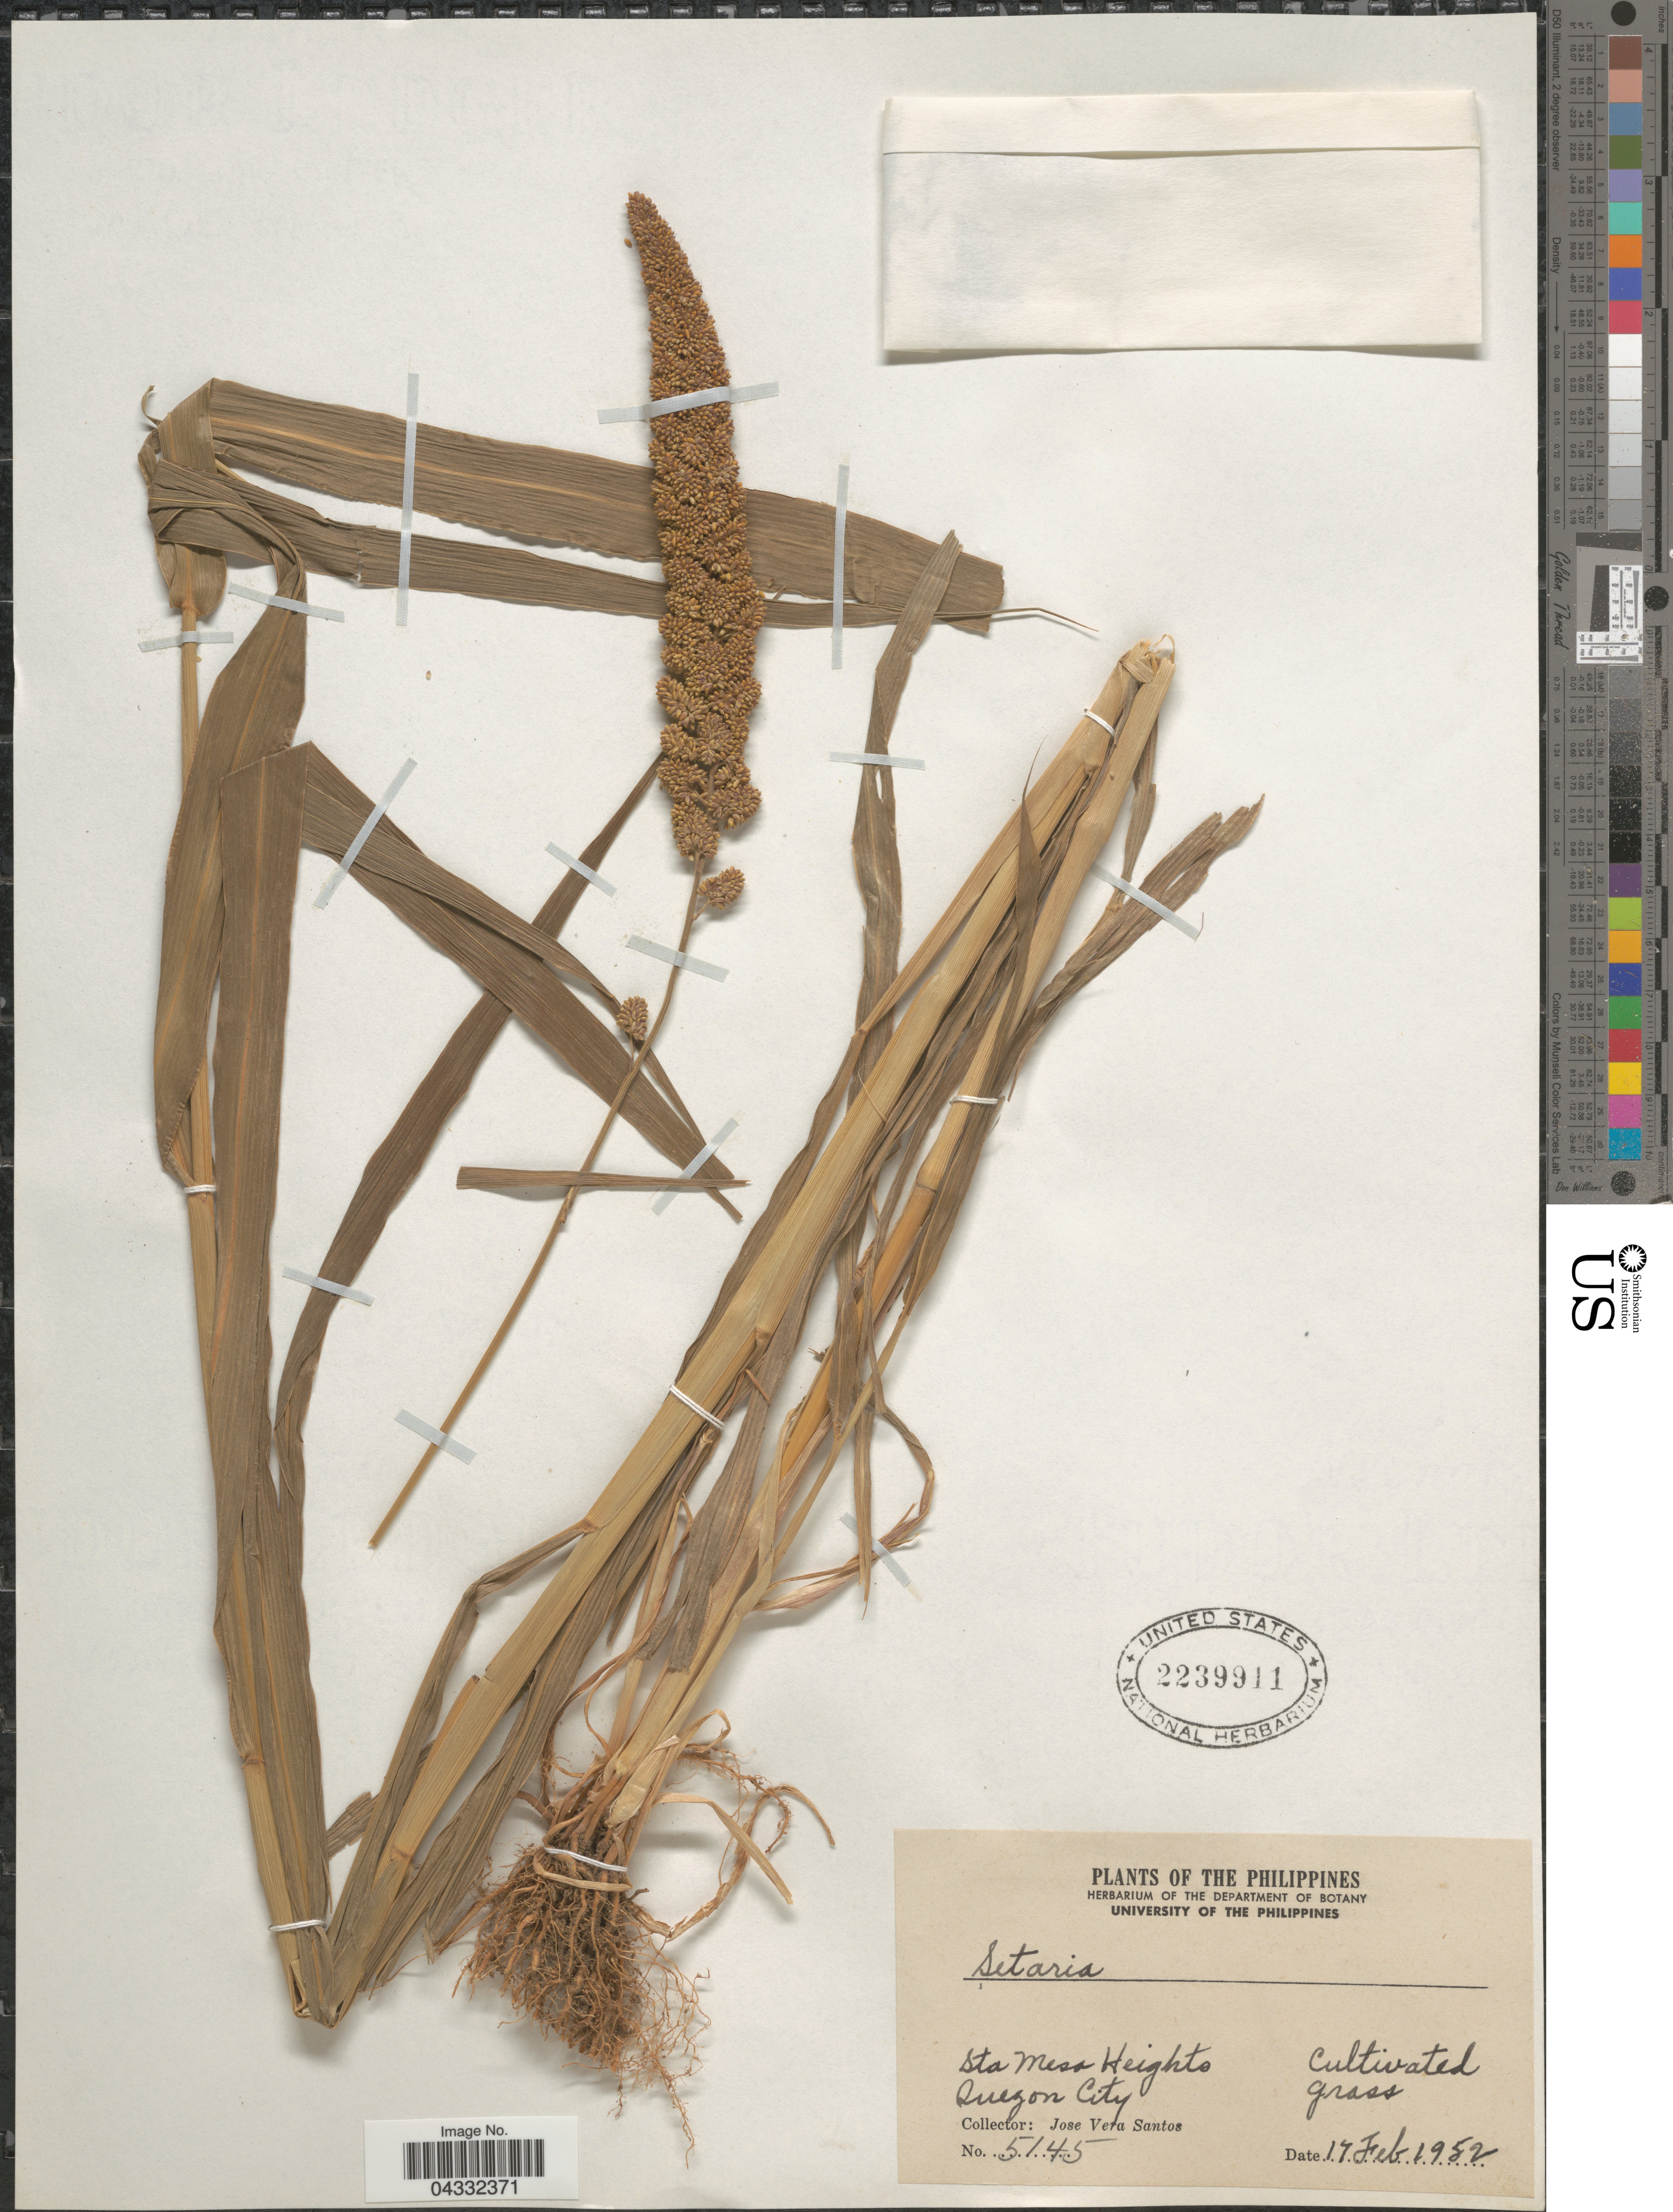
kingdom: Plantae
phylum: Tracheophyta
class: Liliopsida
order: Poales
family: Poaceae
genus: Setaria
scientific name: Setaria sp.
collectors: J. V. Santos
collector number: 5145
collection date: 1952-02-17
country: Philippines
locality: Sta Mesa Heights. Quezon City.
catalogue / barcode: US 2239911